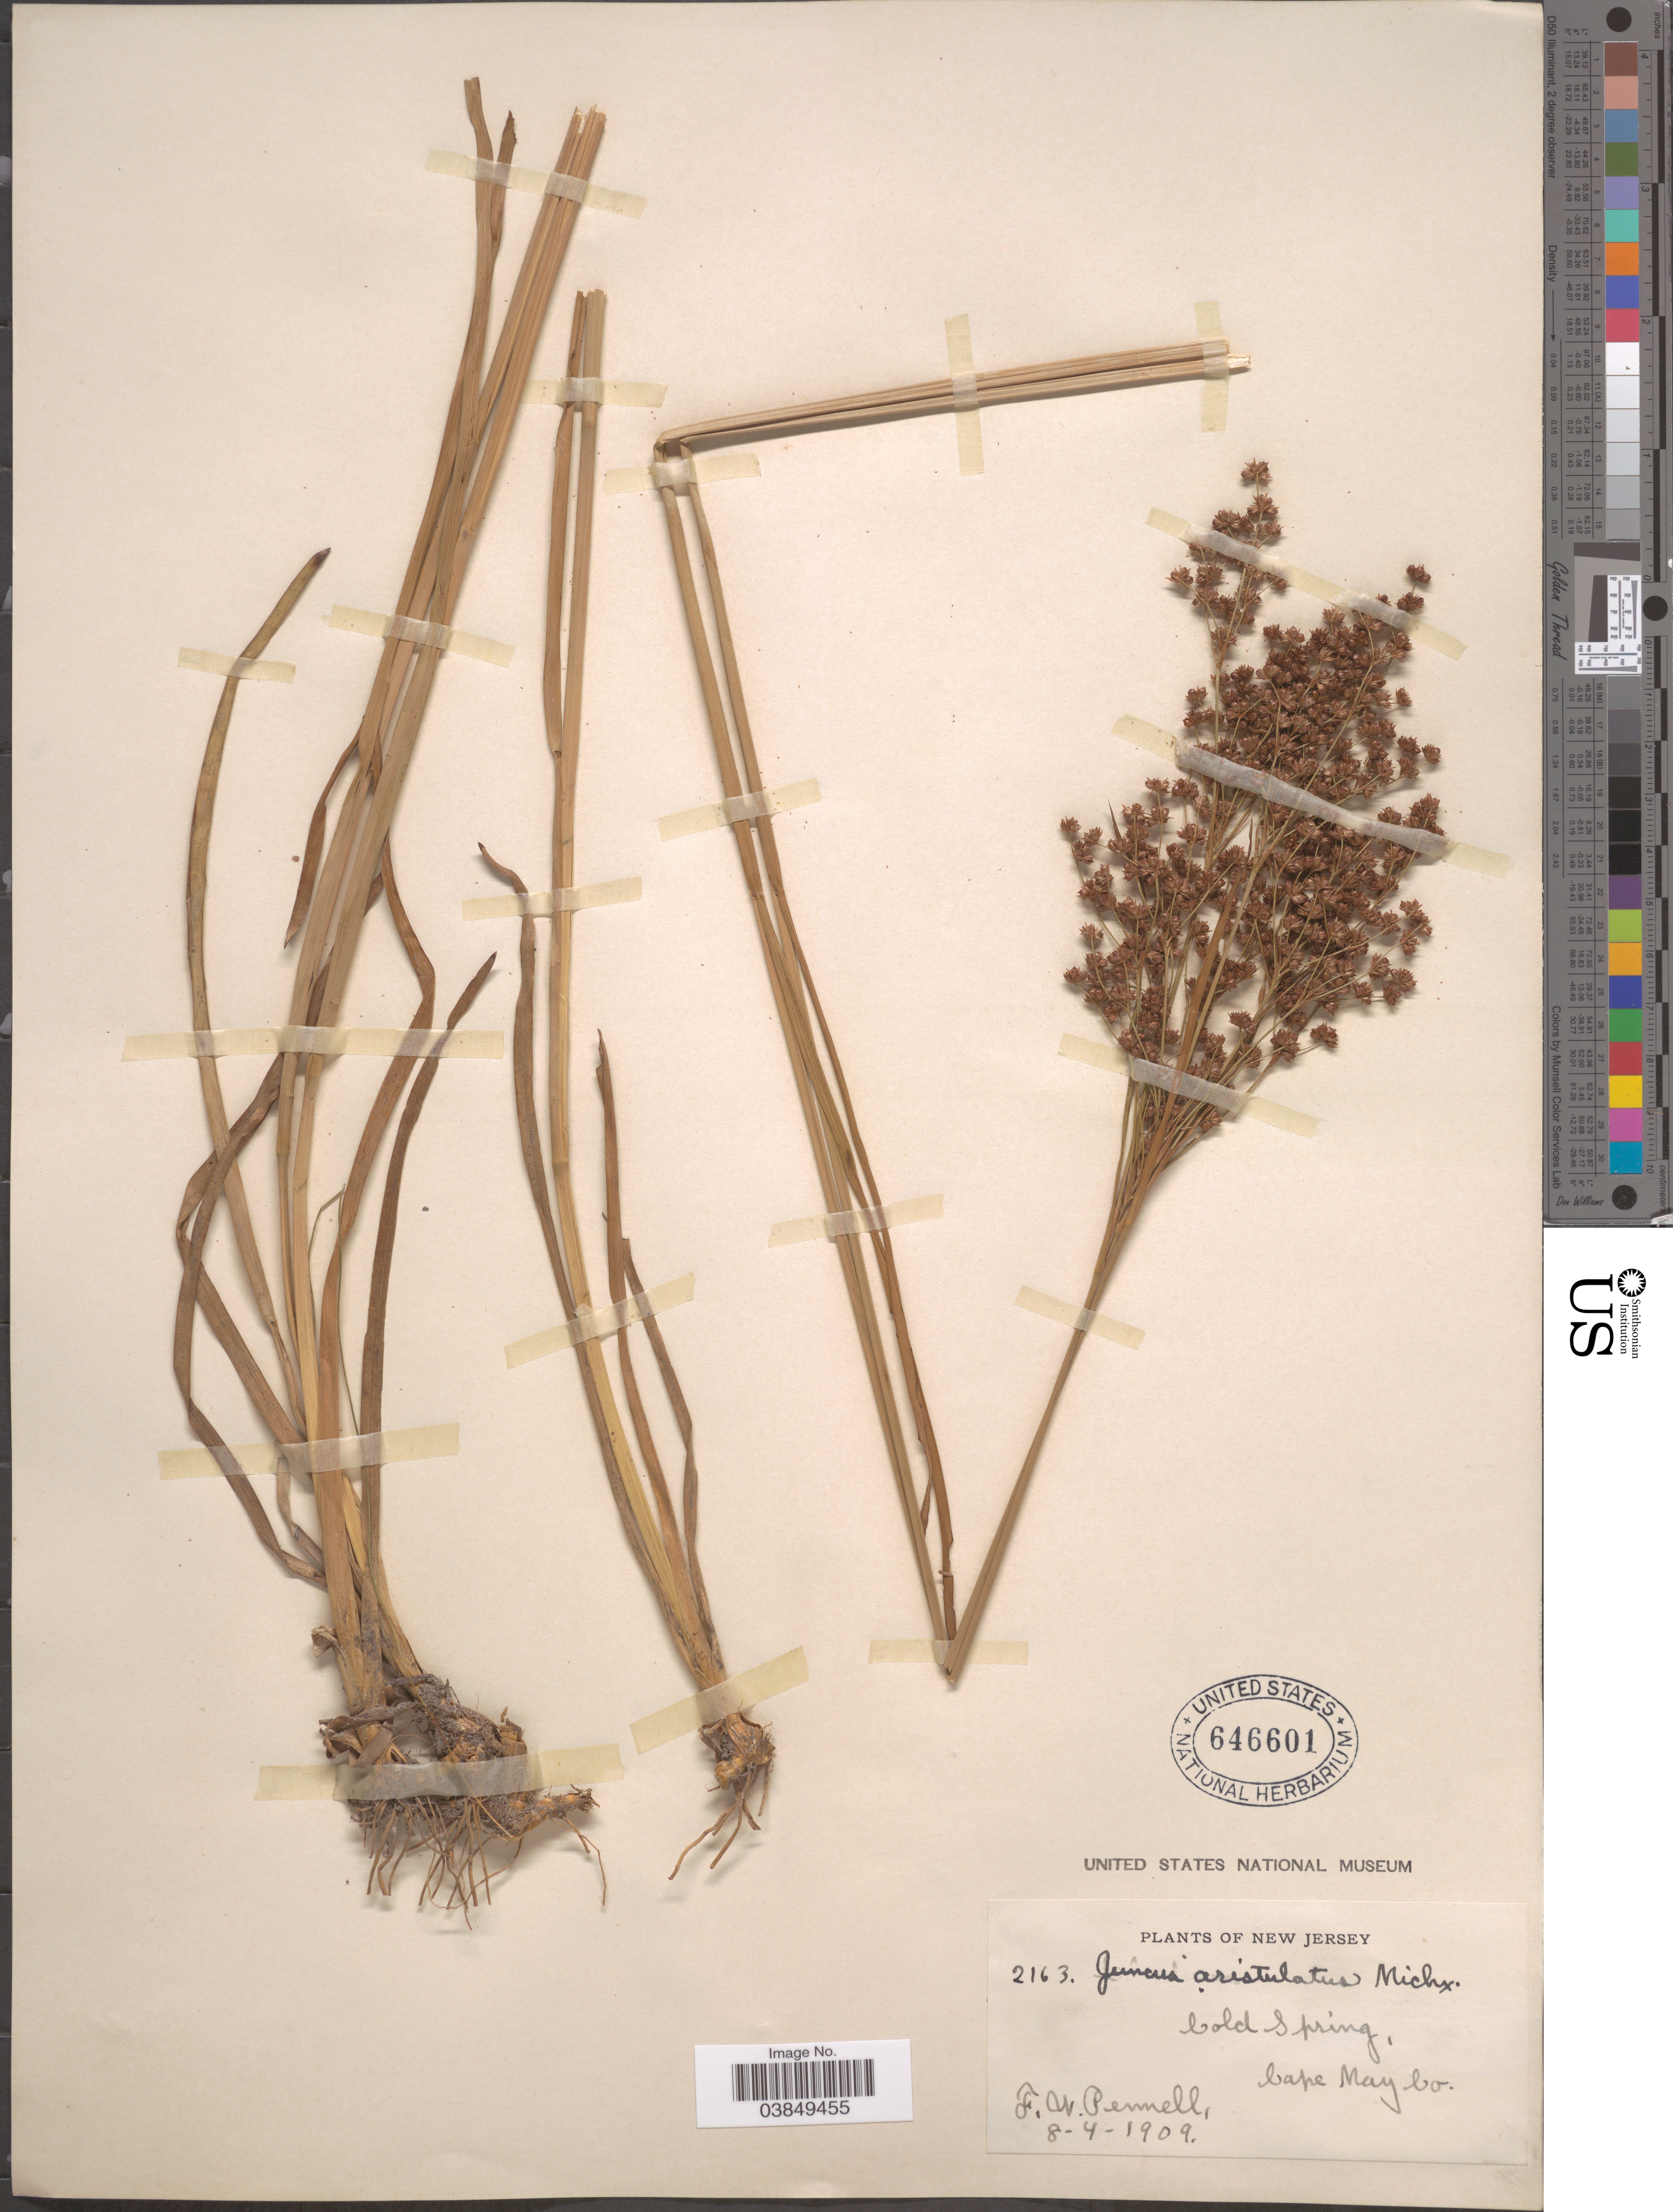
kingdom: Plantae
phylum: Tracheophyta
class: Liliopsida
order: Poales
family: Juncaceae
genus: Juncus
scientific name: Juncus aristulatus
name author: Michx.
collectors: F. W. Pennell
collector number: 2163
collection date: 1909-08-04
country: United States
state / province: New Jersey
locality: Cold Spring, Cape May Co.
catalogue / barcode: US 646601